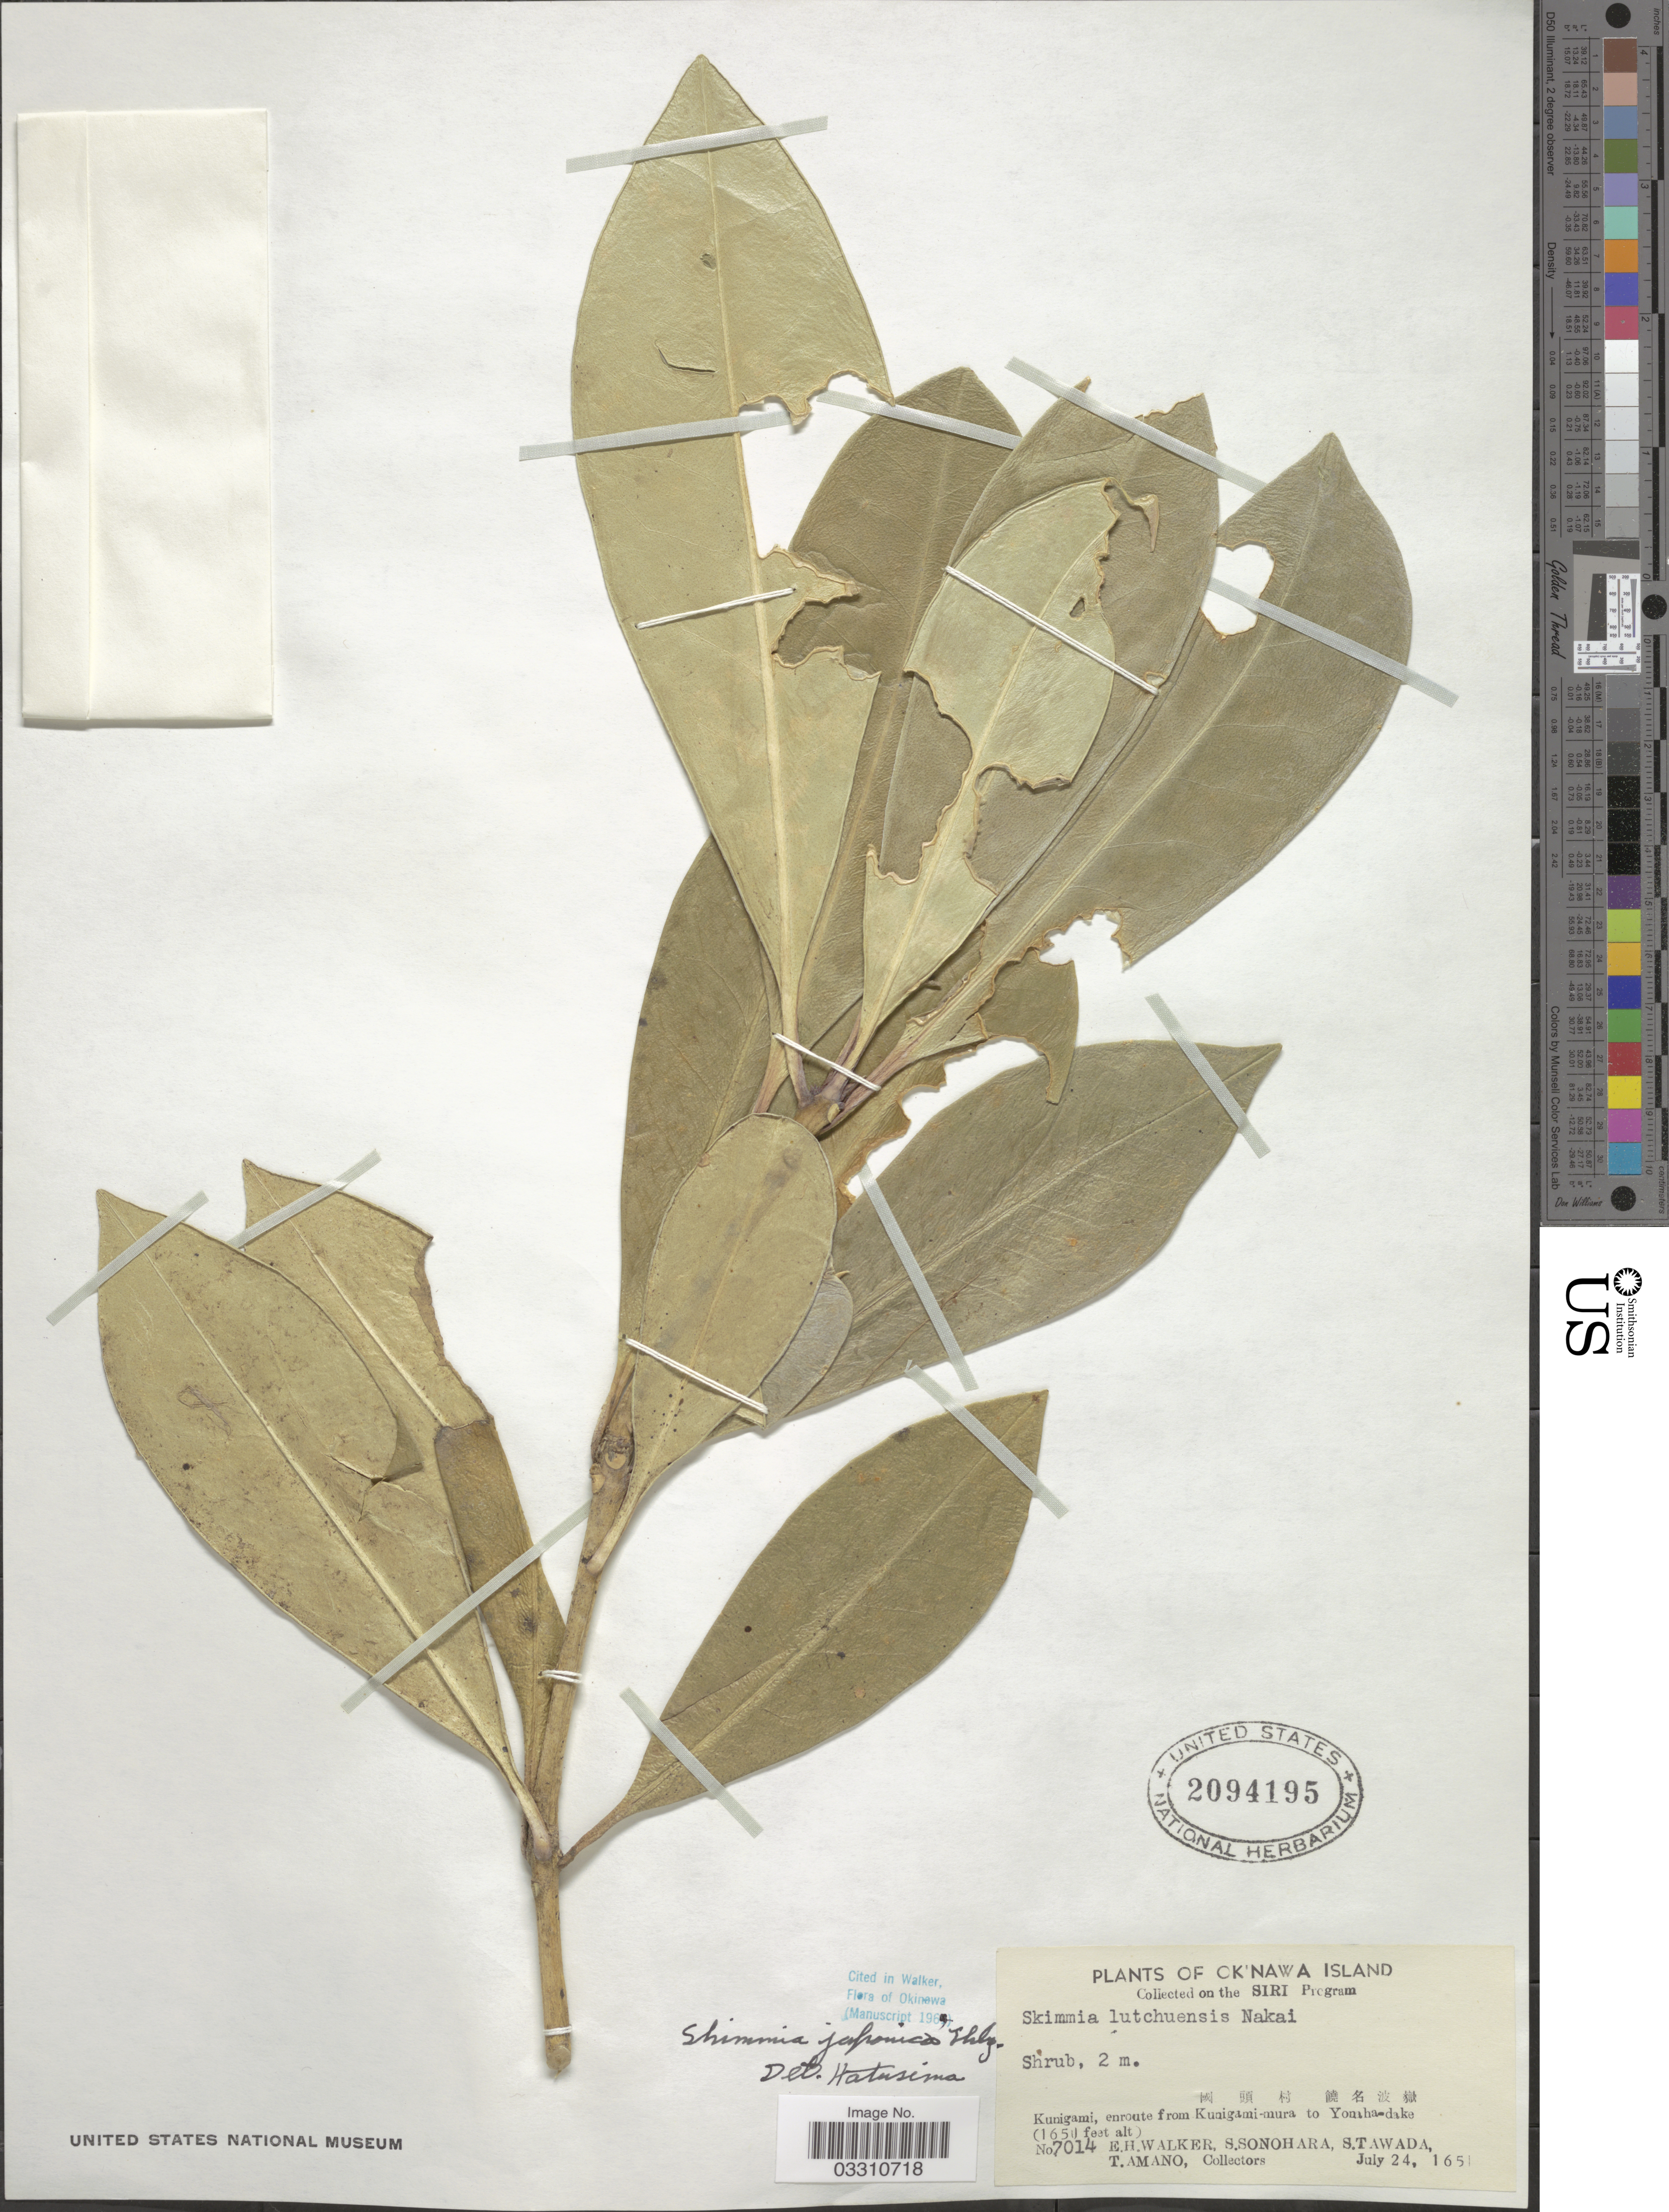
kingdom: Plantae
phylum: Tracheophyta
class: Magnoliopsida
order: Sapindales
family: Rutaceae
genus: Skimmia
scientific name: Skimmia japonica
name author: Thunb.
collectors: E. H. Walker, S. Sonohara, S. Tawada & T. Amano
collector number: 7014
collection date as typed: Transcribed d/m/y: 24/7/1651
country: Japan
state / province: Okinawa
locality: Okinawa Island. Kunigami, enroute from Kunigami-mura to Yonaha-dake.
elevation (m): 503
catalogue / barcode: US 2094195